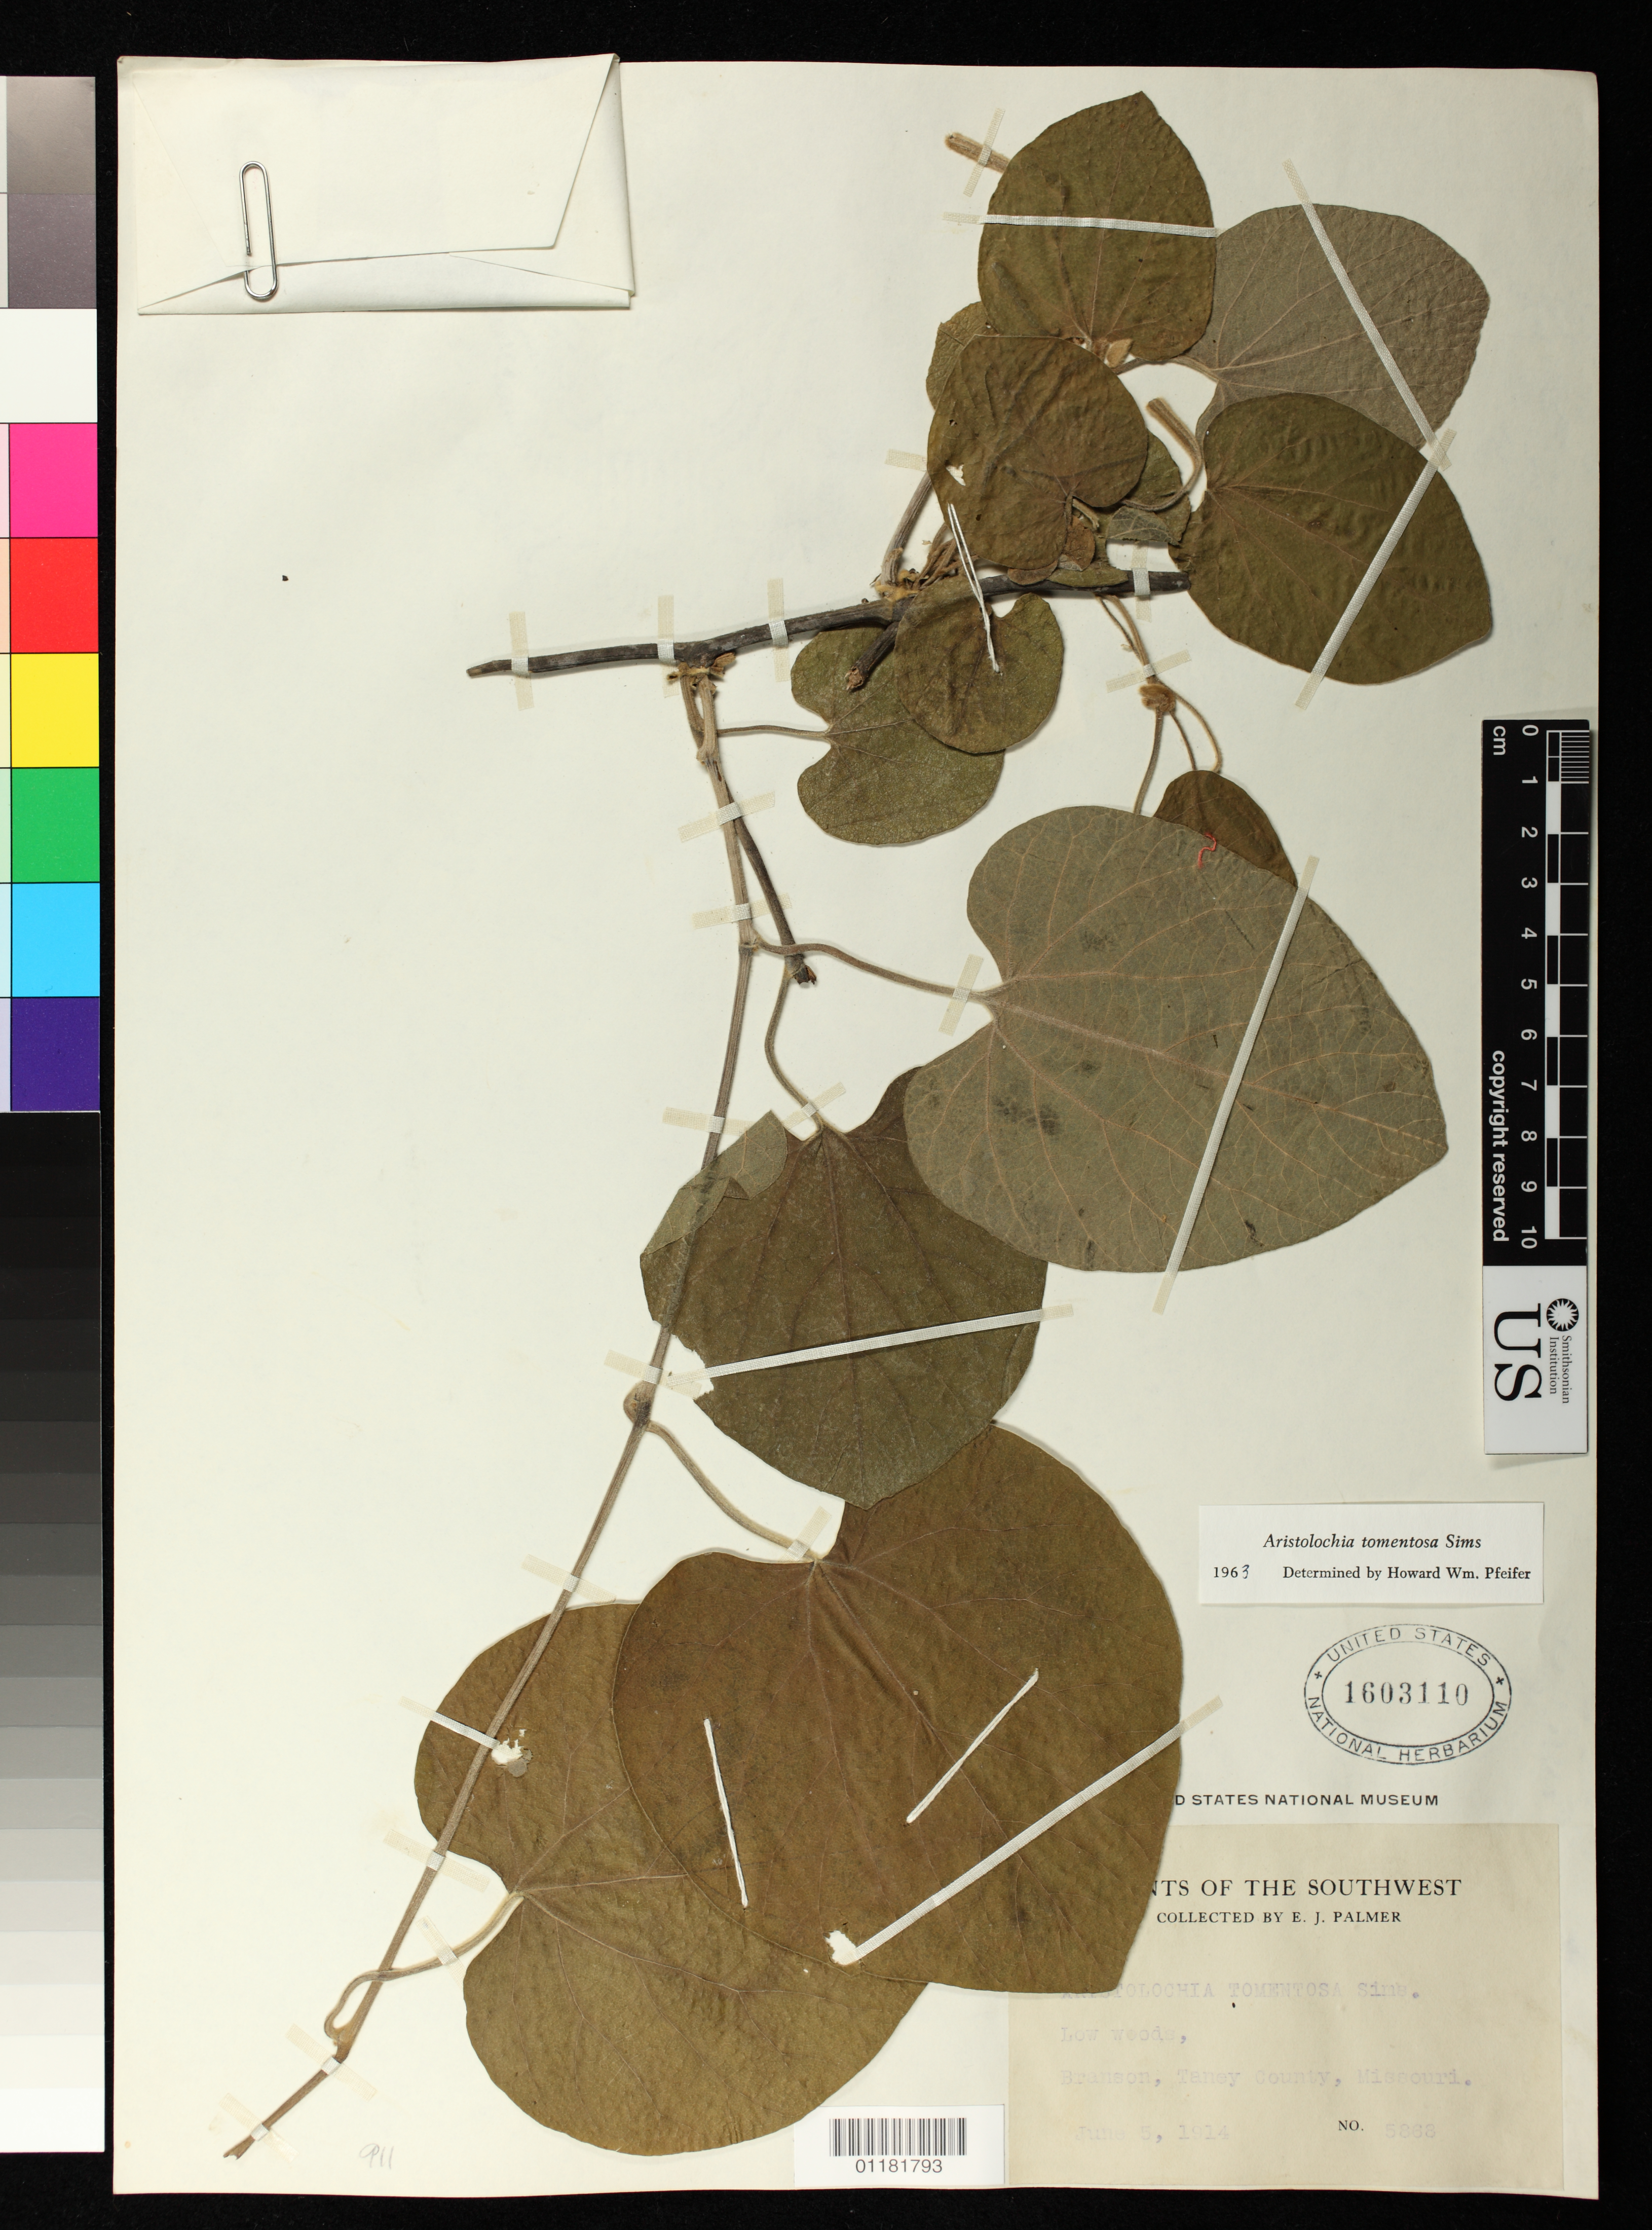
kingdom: Plantae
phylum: Tracheophyta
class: Magnoliopsida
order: Piperales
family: Aristolochiaceae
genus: Aristolochia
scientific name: Aristolochia tomentosa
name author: Sims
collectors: E. J. Palmer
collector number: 5368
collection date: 1914-06-05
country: United States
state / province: Missouri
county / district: Taney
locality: Branson, Taney County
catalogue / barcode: US 1603110